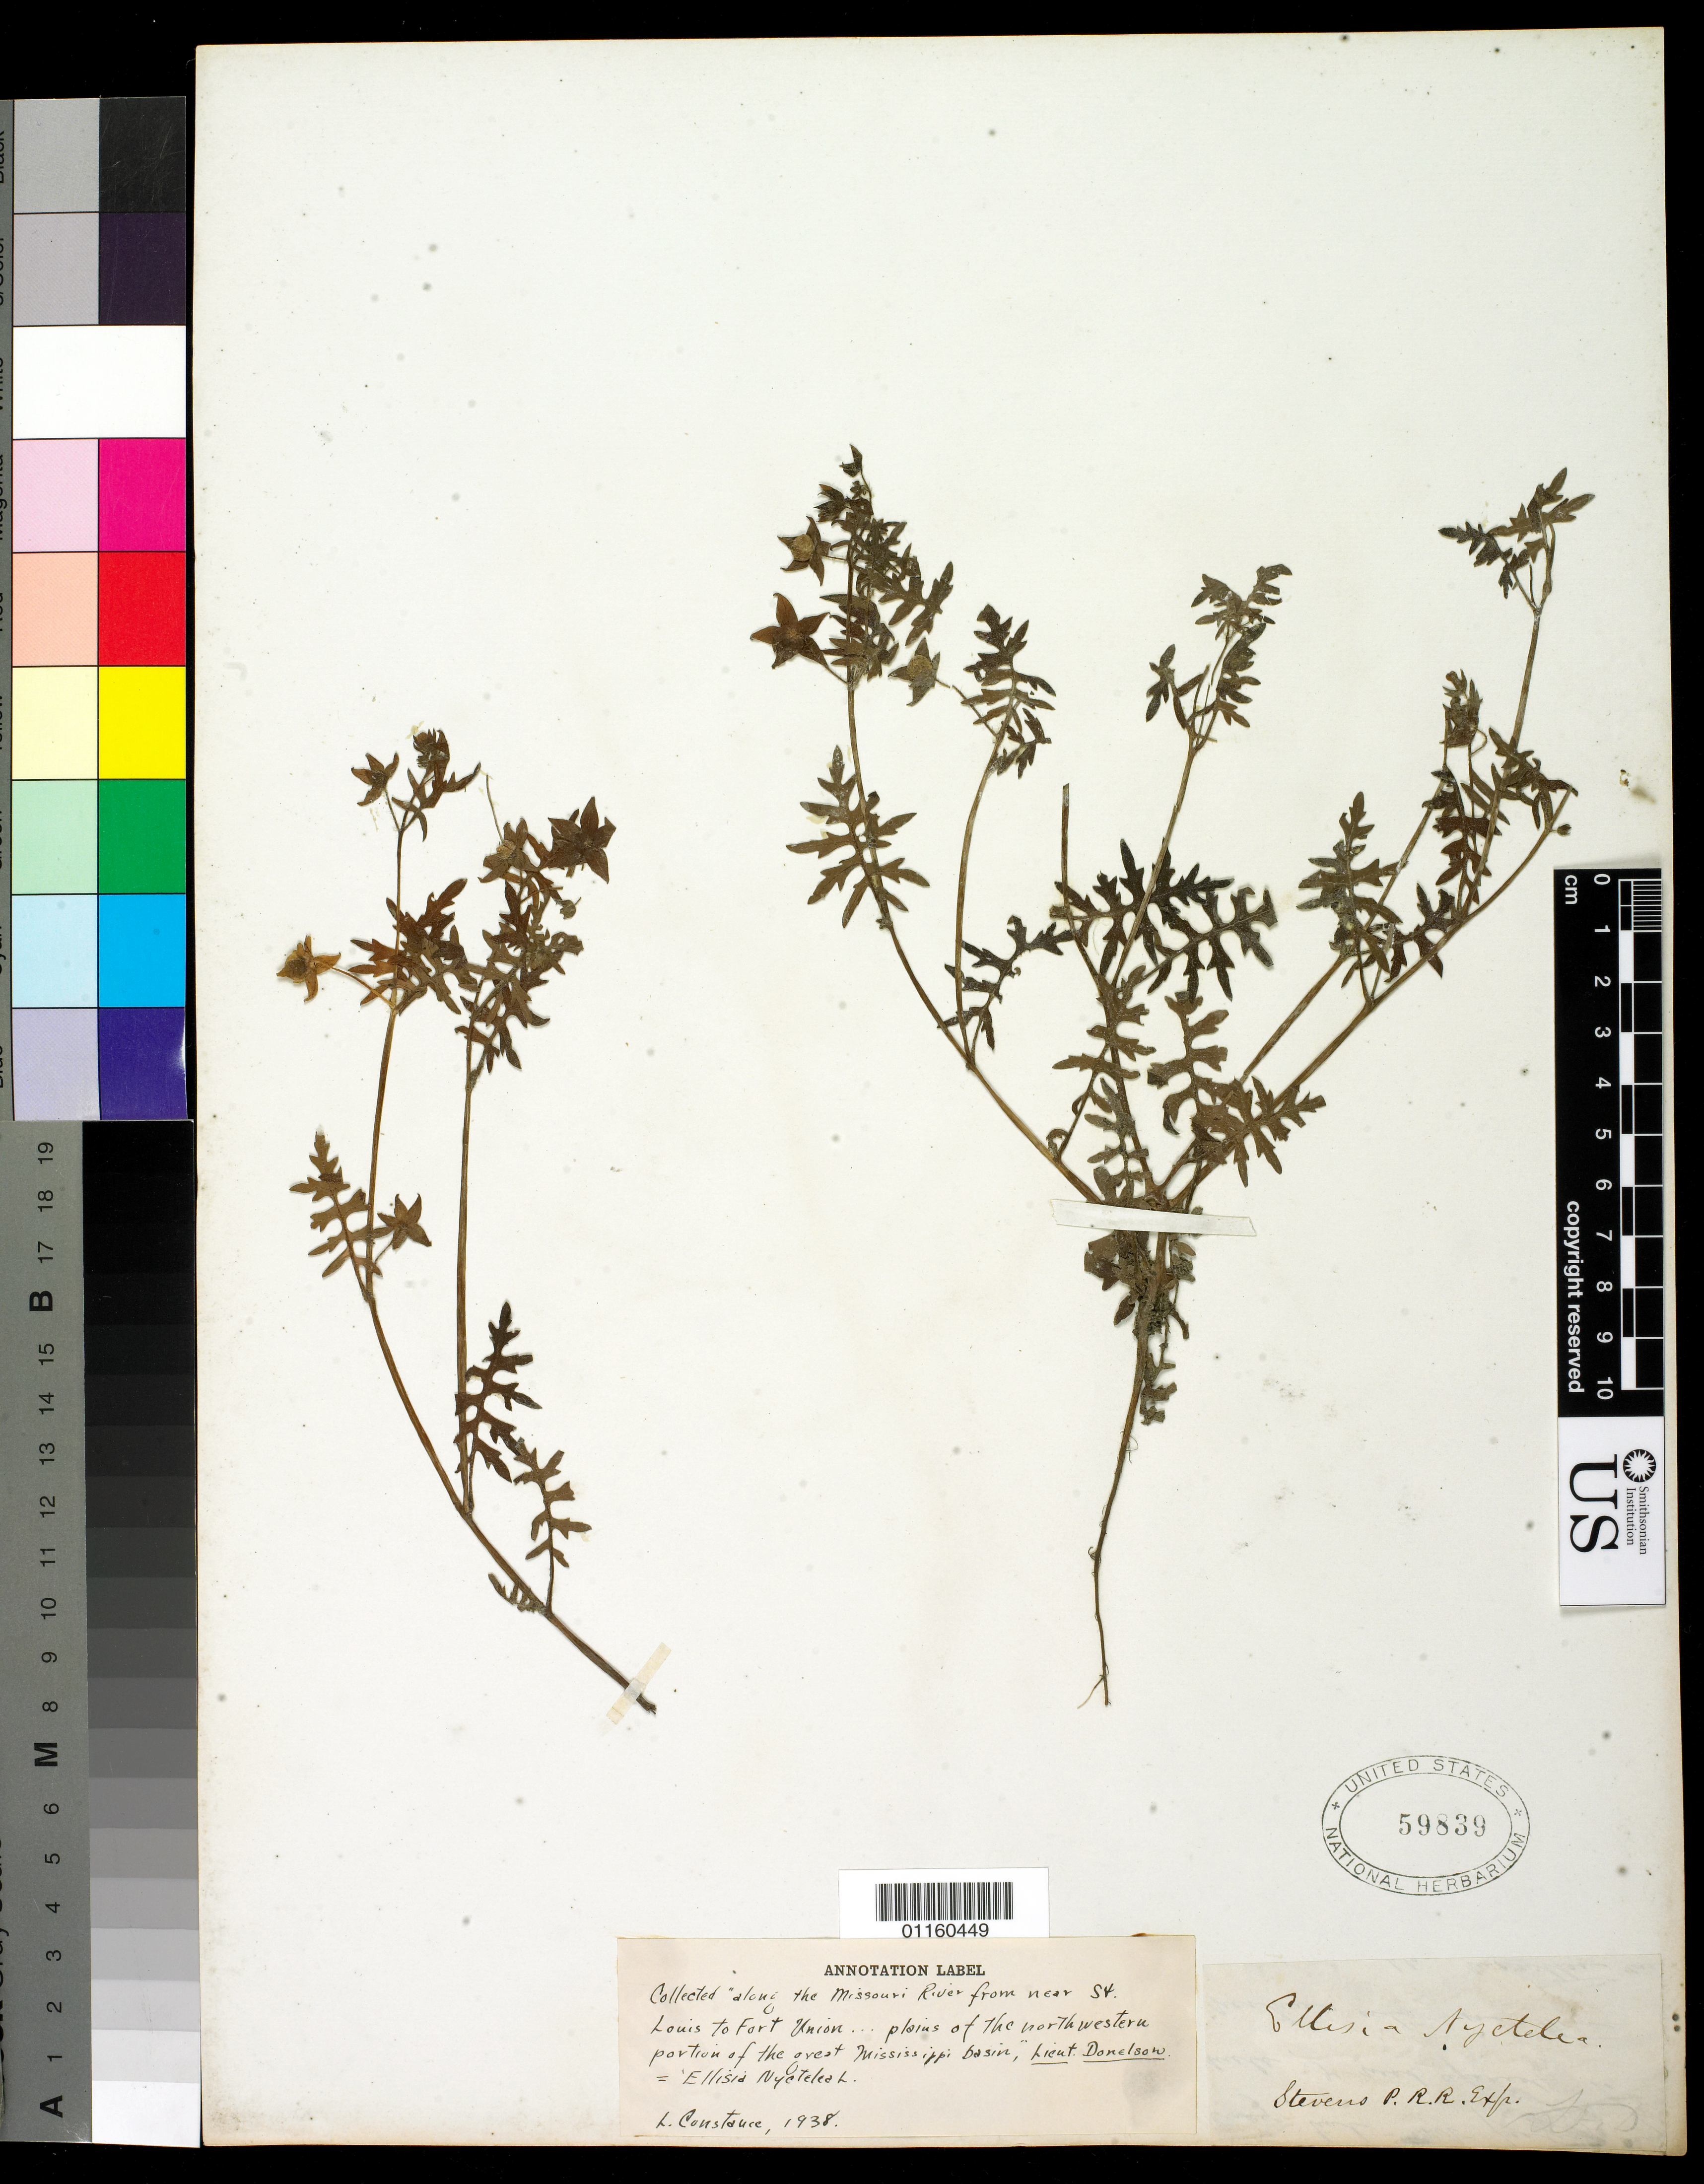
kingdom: Plantae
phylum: Tracheophyta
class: Magnoliopsida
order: Boraginales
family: Hydrophyllaceae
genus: Ellisia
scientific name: Ellisia nyctelea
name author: L.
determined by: Constance, L., (UC), University of California Berkeley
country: United States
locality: along the Missouri River from near St. Louis to Fort Union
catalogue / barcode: US 59839